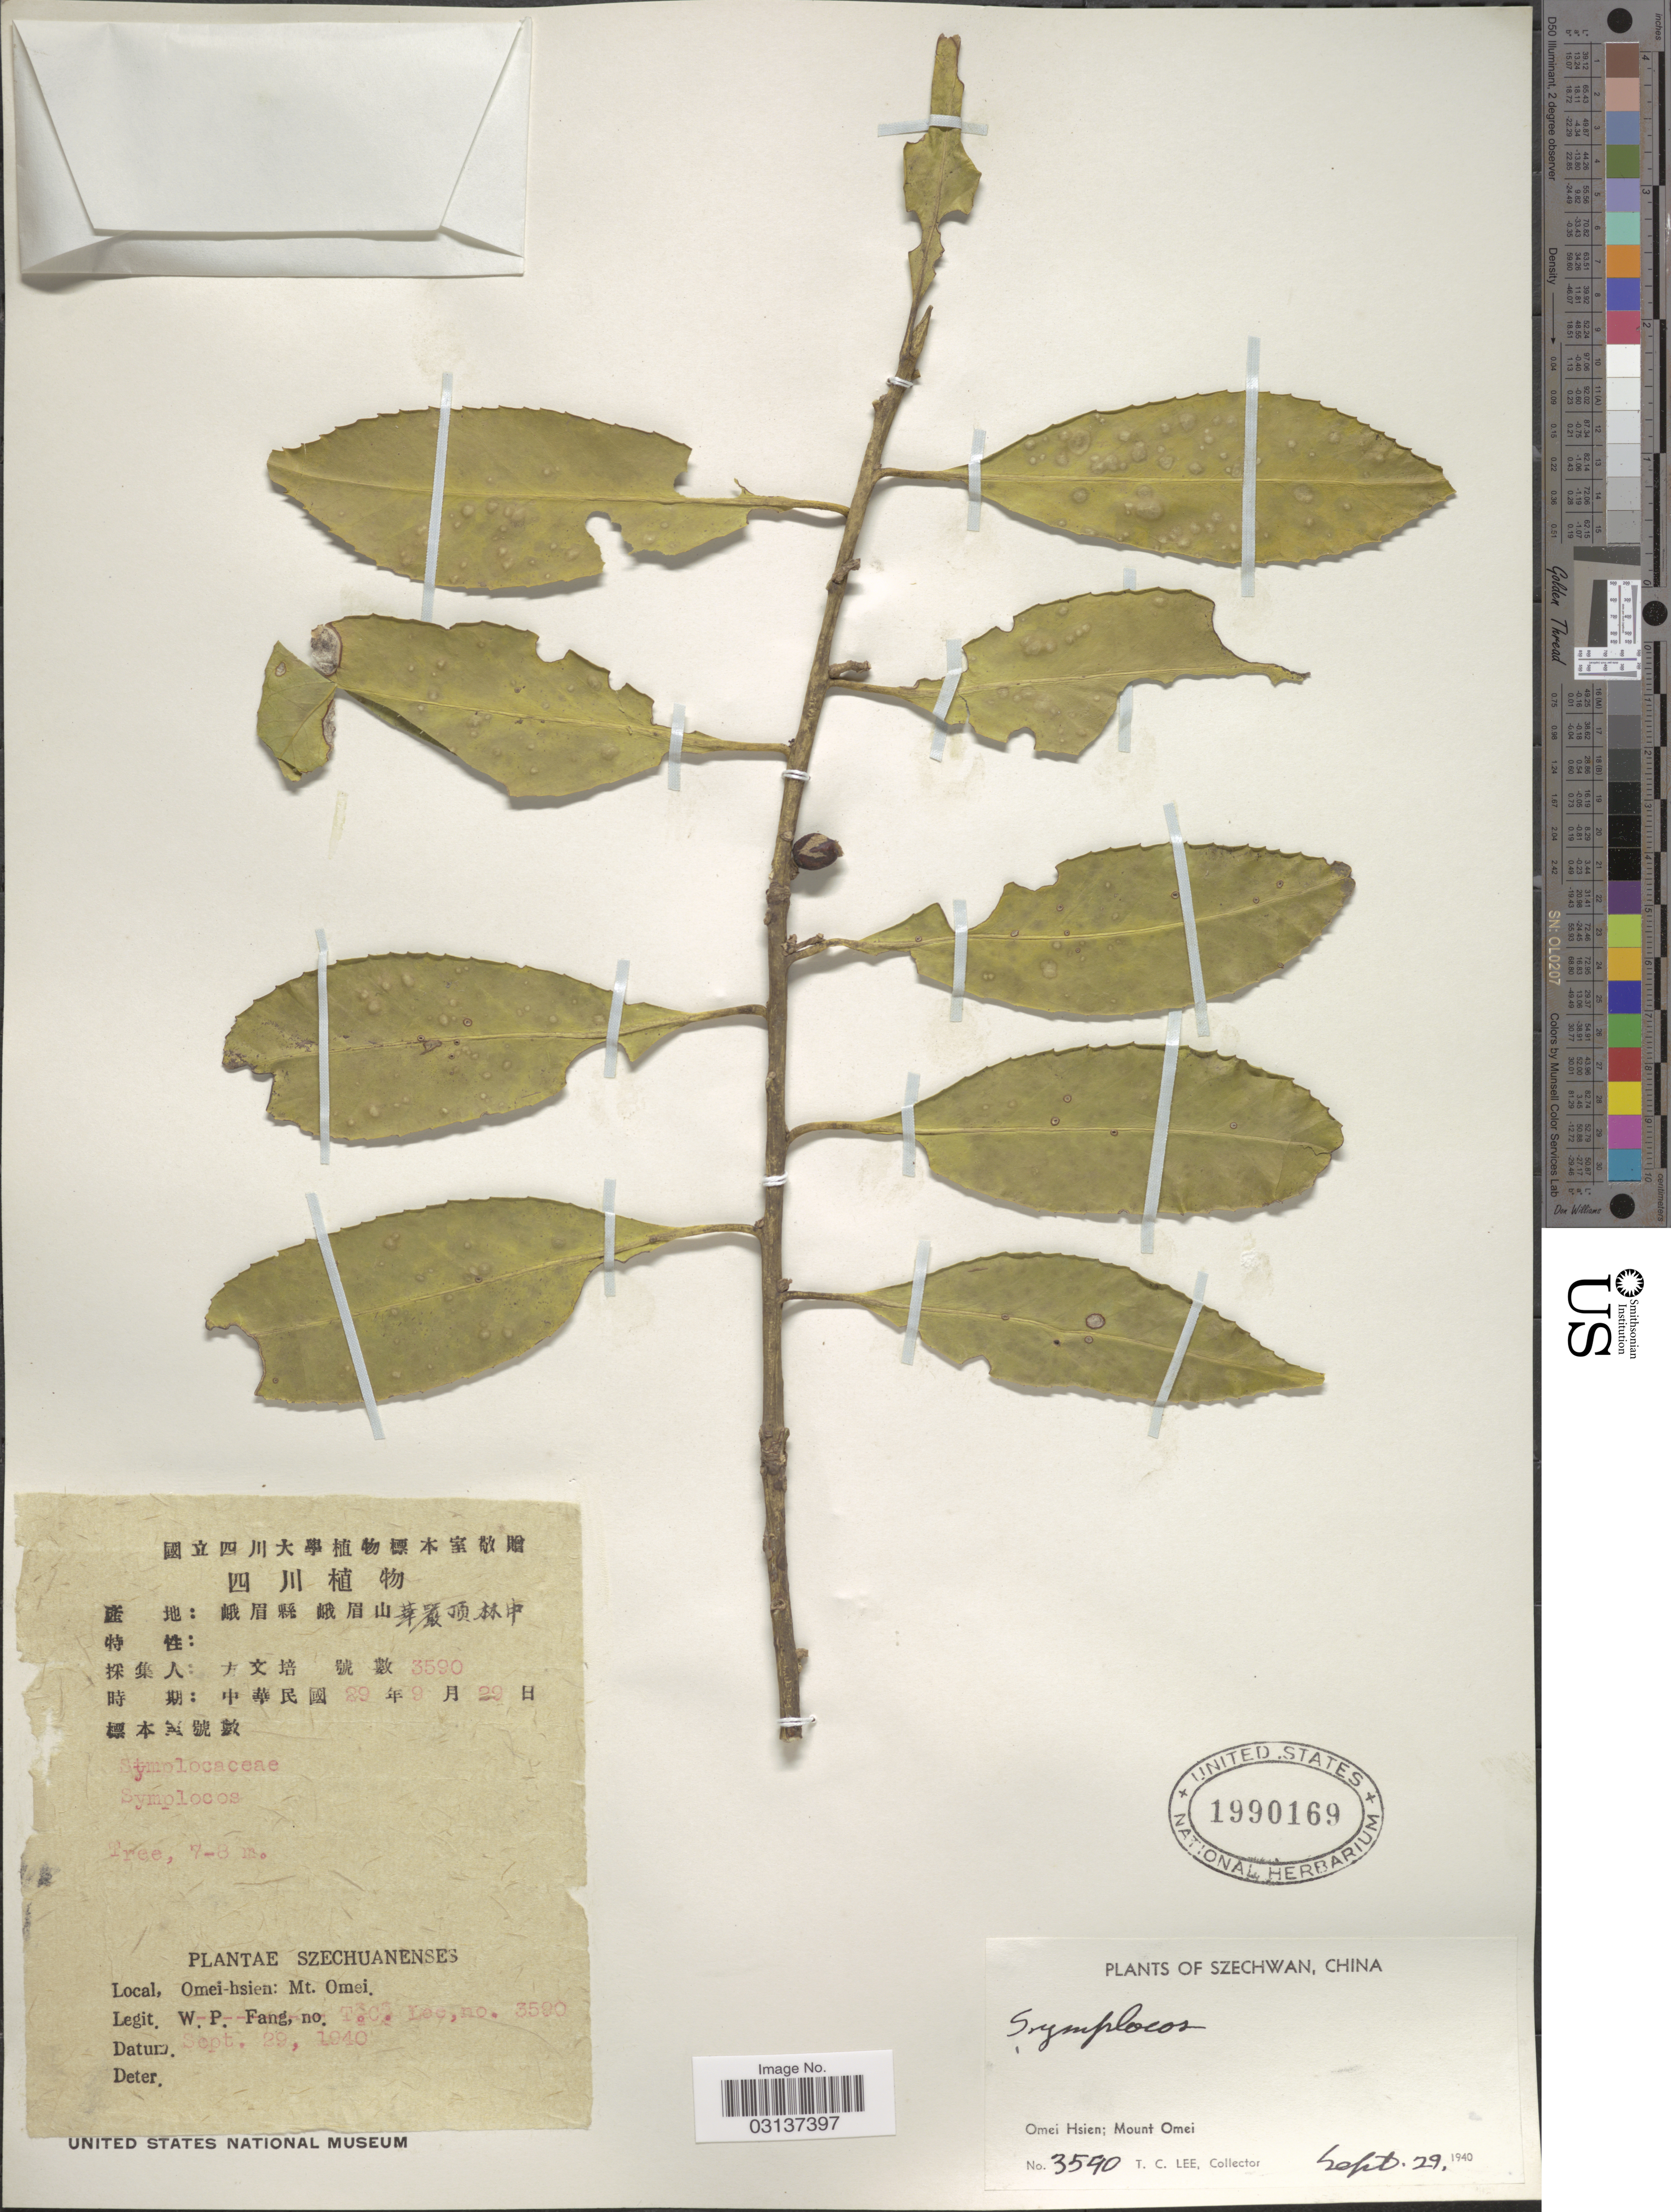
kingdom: Plantae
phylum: Tracheophyta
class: Magnoliopsida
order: Ericales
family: Symplocaceae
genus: Symplocos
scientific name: Symplocos sp.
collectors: T. Lee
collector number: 3590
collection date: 1940-09-29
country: China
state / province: Sichuan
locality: Szechwan, Omei Hsien; Mount Omei.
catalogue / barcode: US 1990169